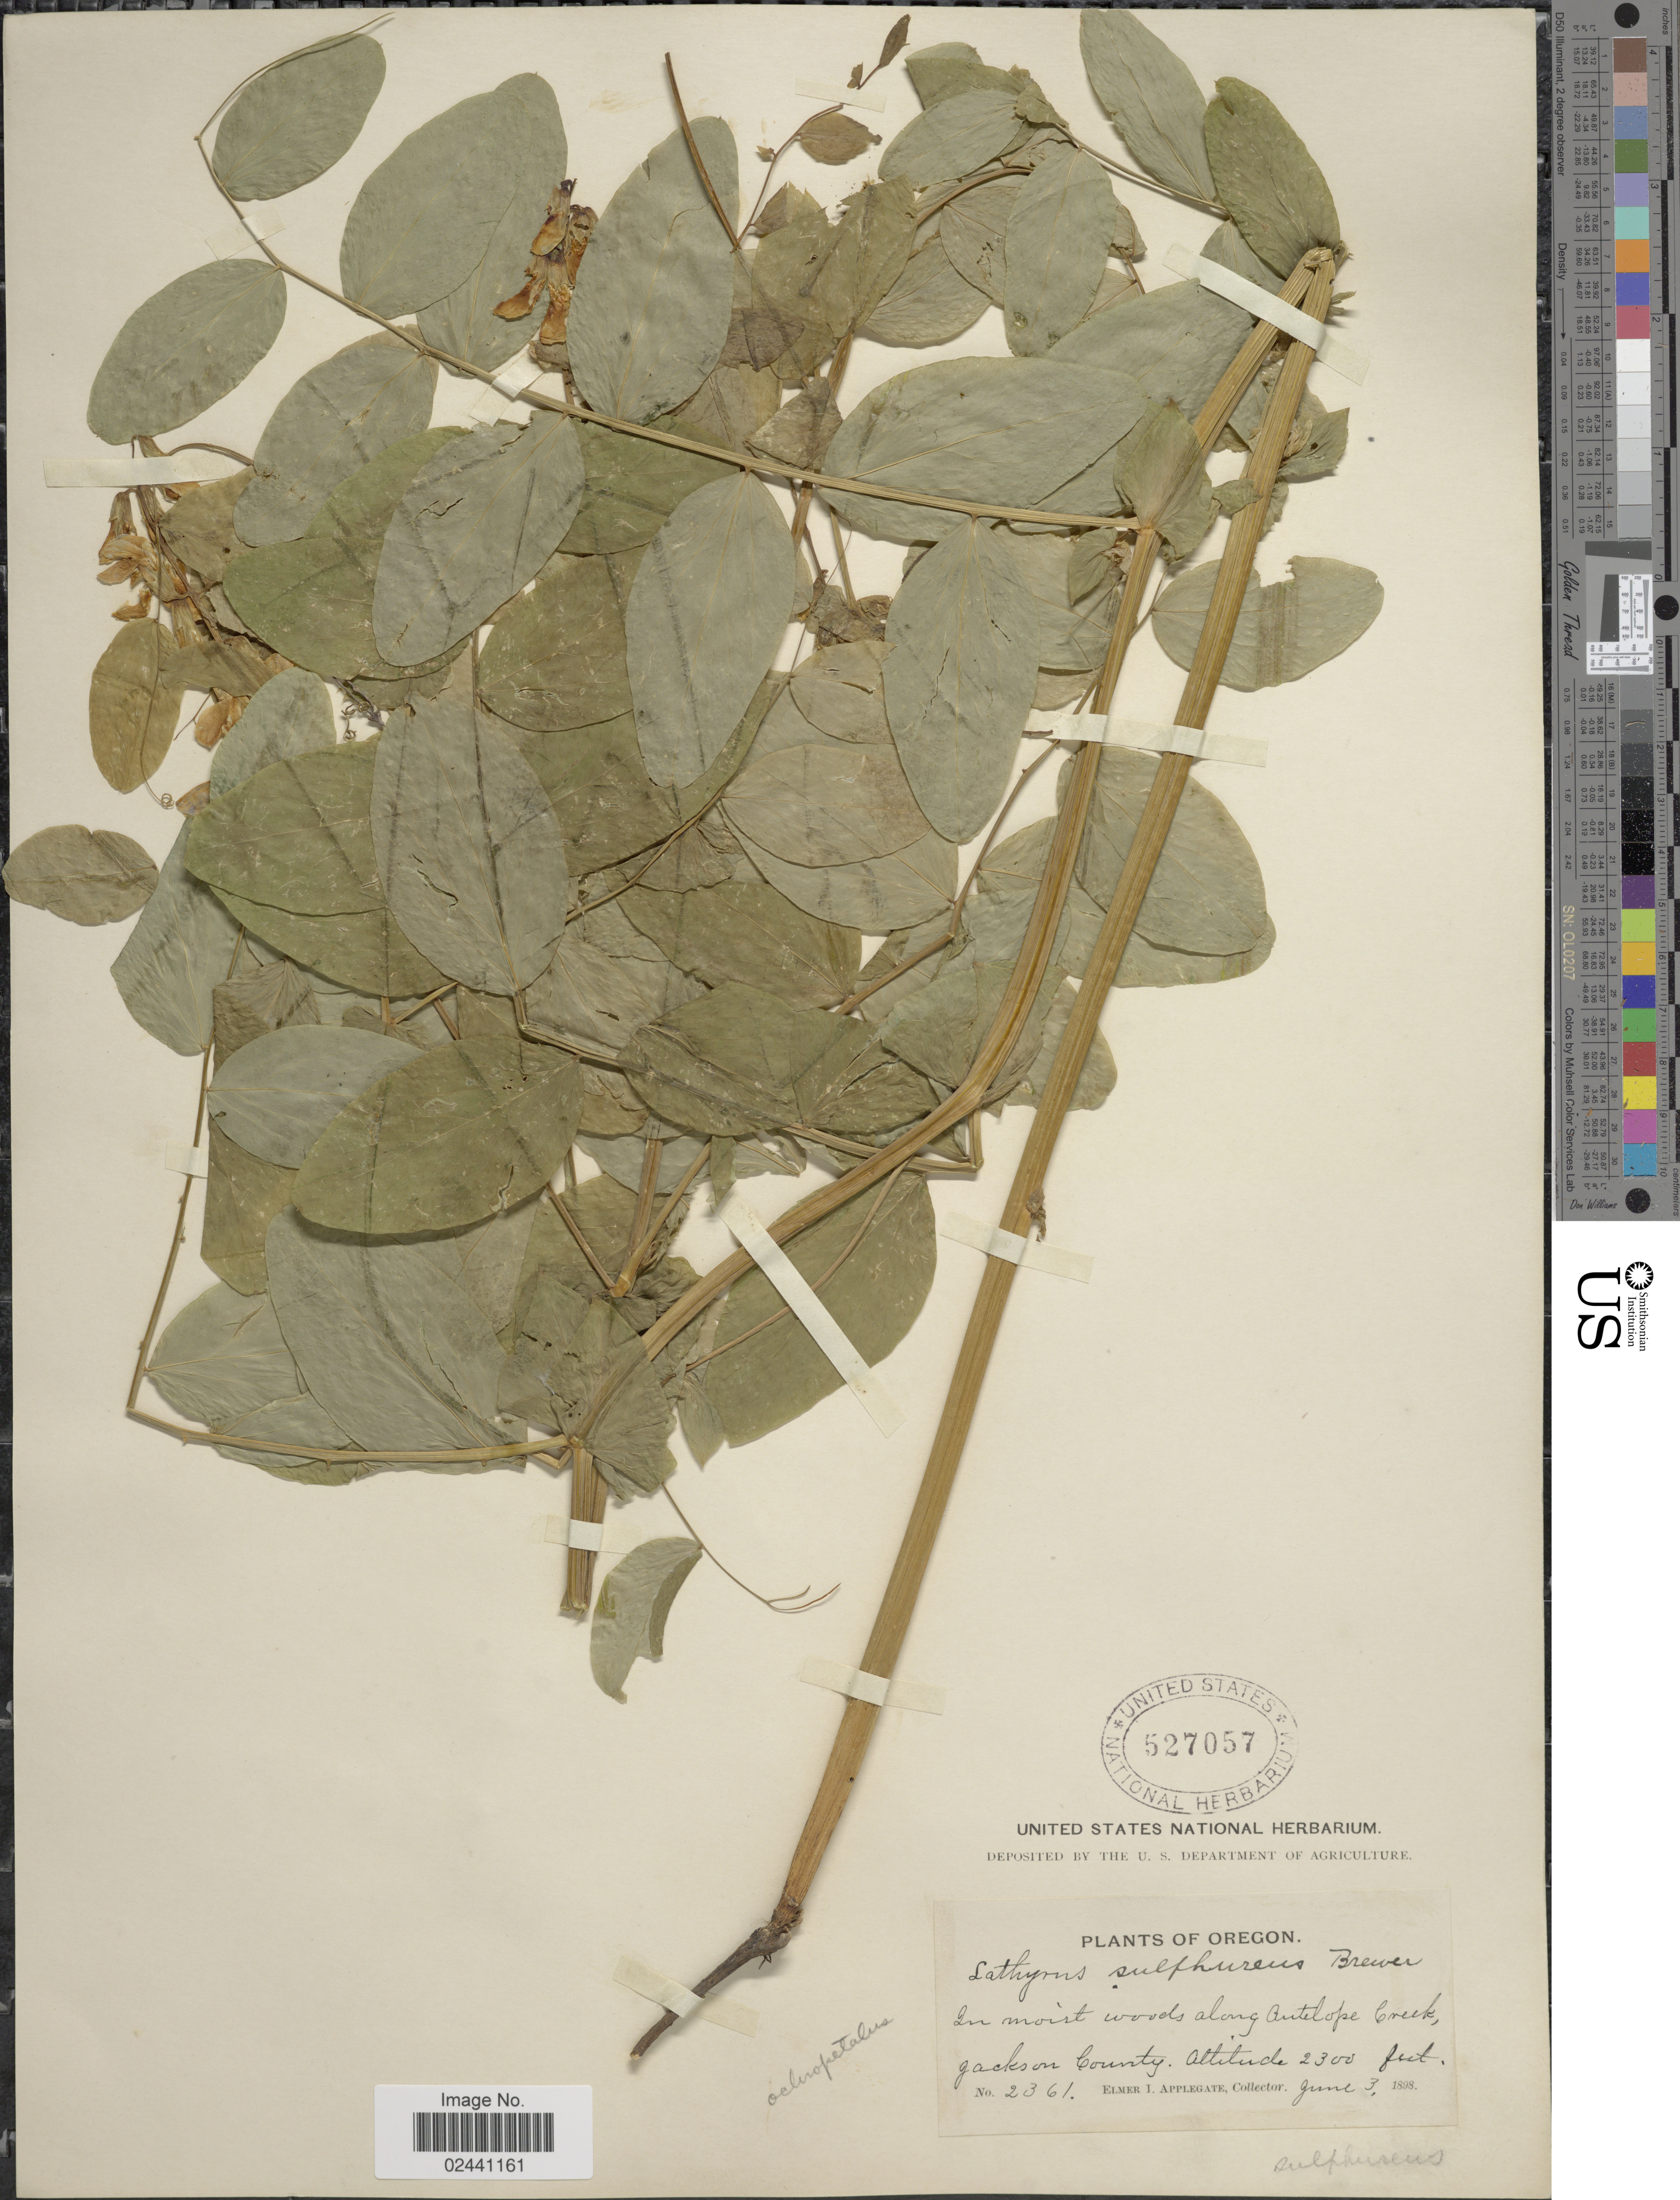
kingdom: Plantae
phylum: Tracheophyta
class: Magnoliopsida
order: Fabales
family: Fabaceae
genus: Lathyrus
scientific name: Lathyrus ochropetalus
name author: Piper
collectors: E. I. Applegate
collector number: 2361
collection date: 1898-06-03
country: United States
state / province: Oregon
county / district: Jackson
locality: Along Antelope Creek, Jackson County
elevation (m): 701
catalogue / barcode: US 527057